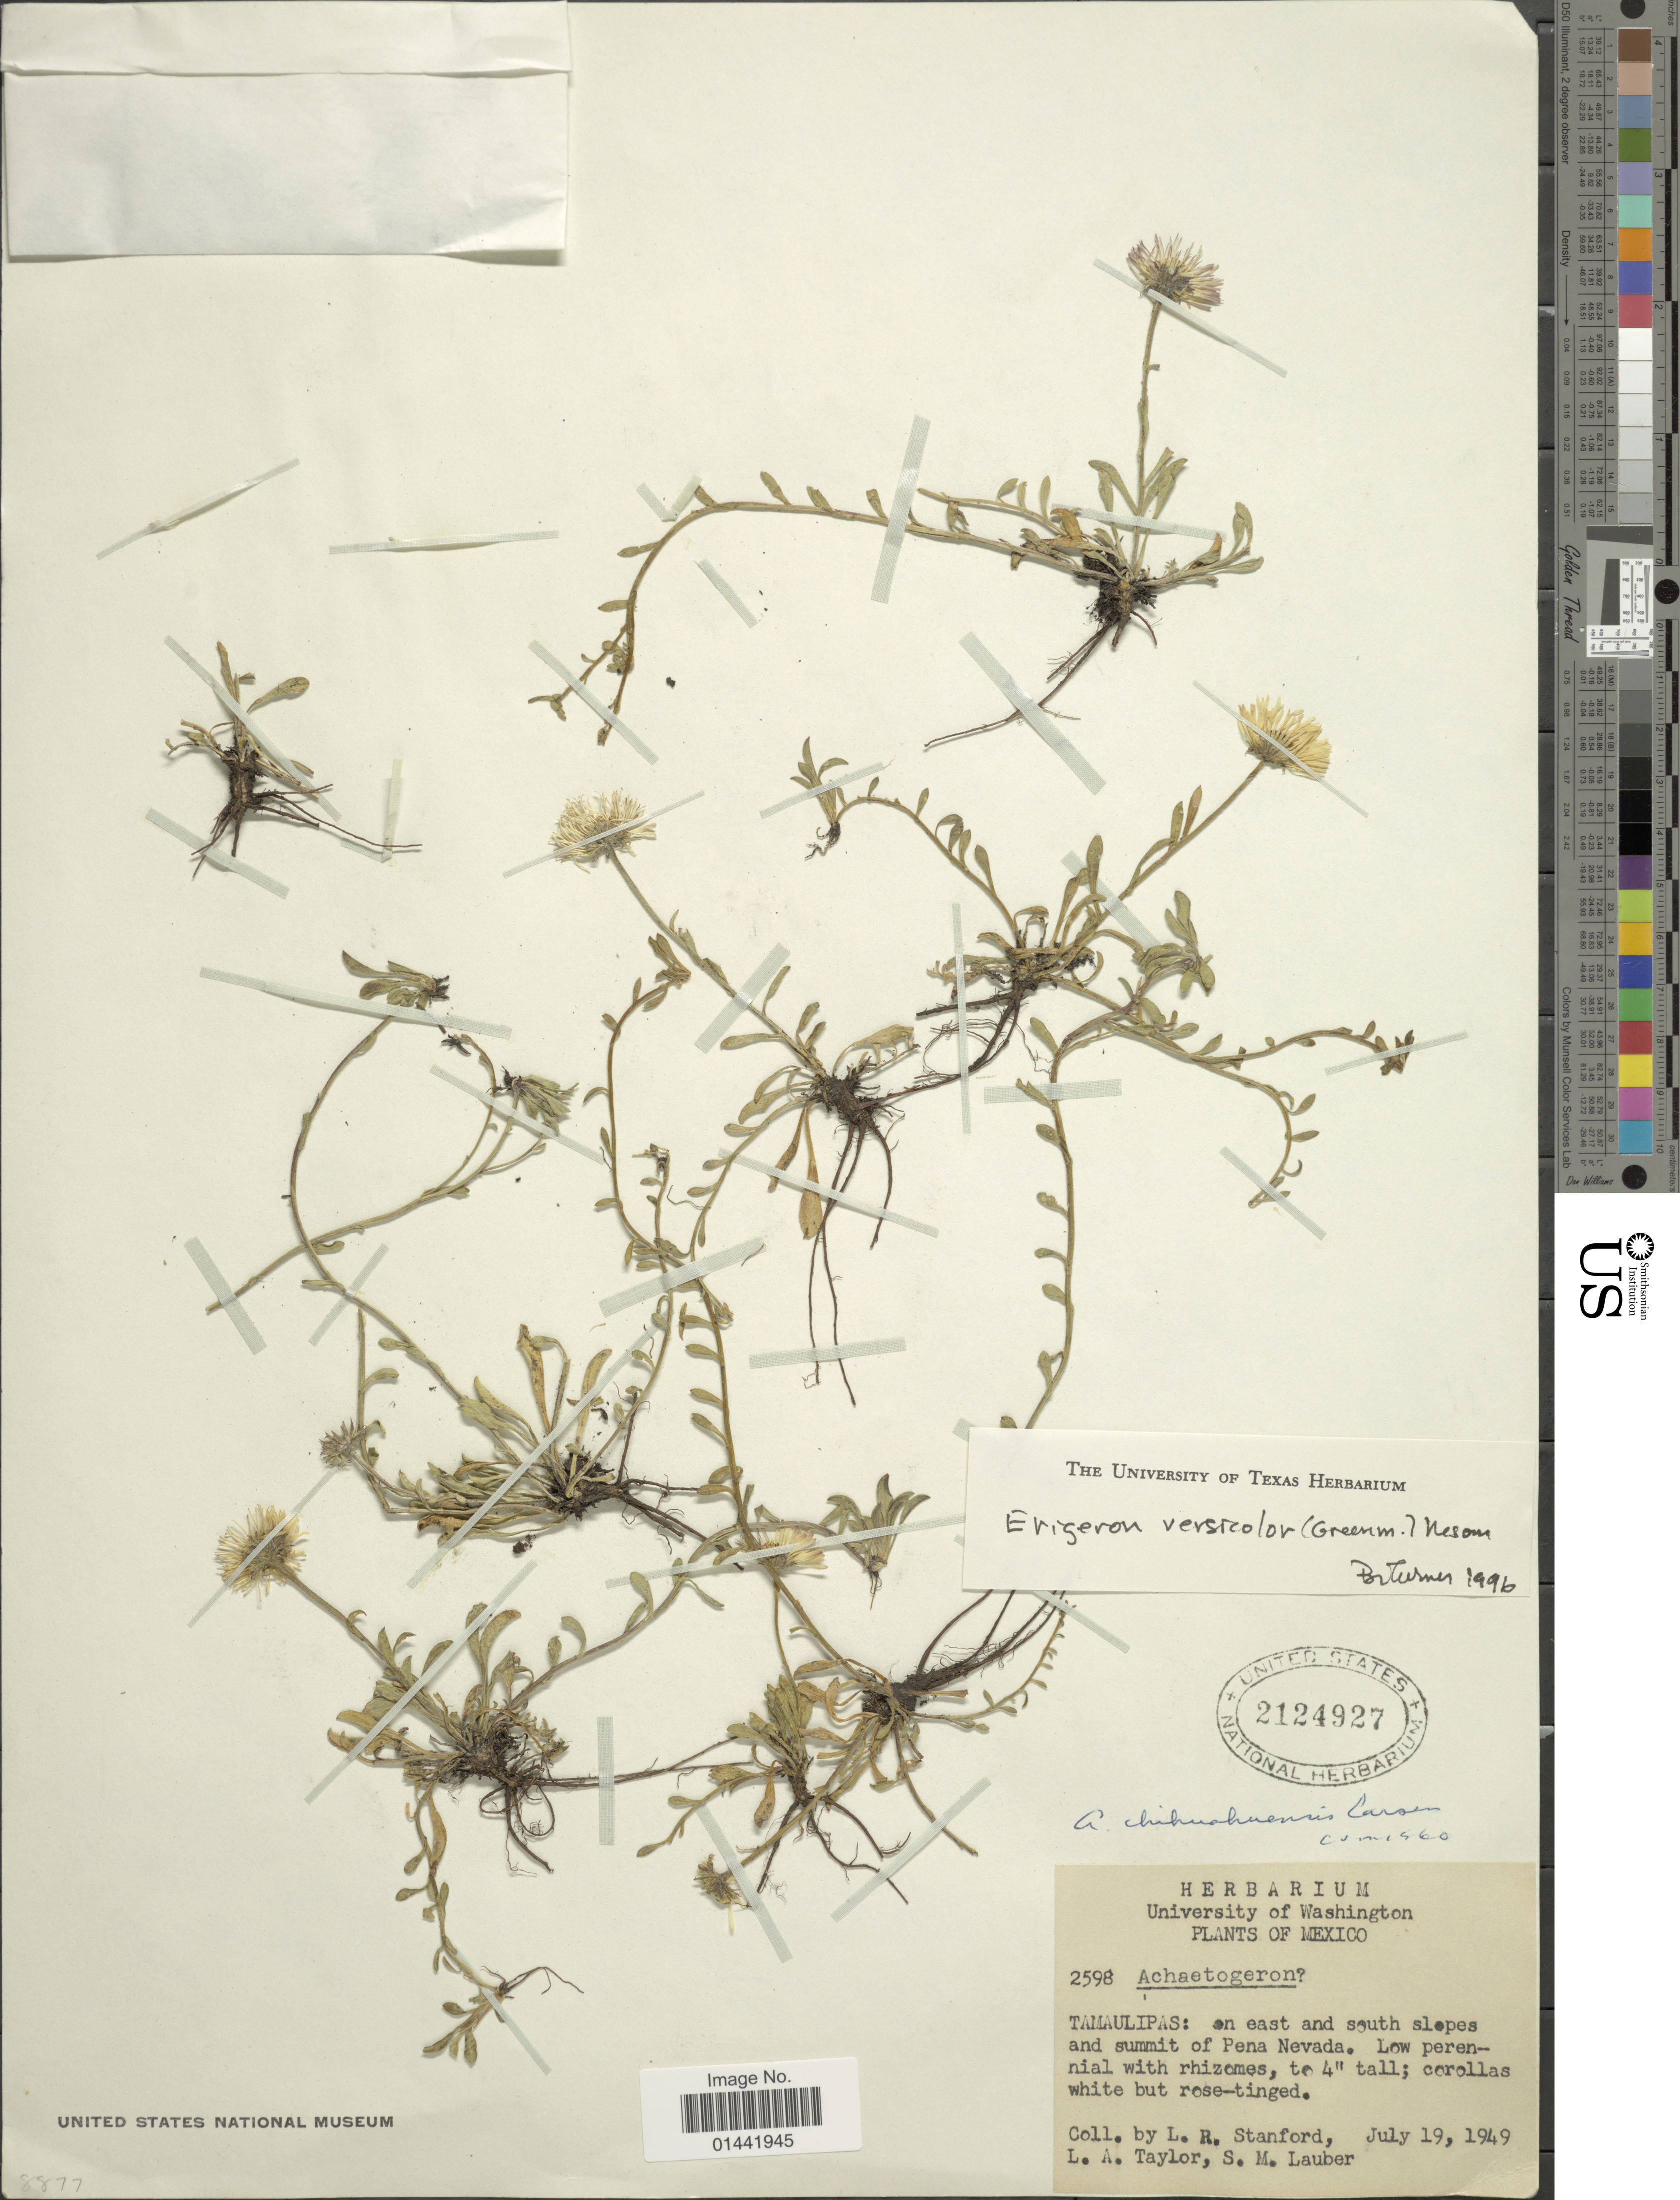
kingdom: Plantae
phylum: Tracheophyta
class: Magnoliopsida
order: Asterales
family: Asteraceae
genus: Erigeron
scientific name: Erigeron versicolor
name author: (Greenm.) G.L. Nesom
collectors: L. R. Stanford, L. A. Taylor & S. M. Lauber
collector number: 2598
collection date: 1949-07-19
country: Mexico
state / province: Tamaulipas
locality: On east and south slopes and summit of Pena Nevada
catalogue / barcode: US 2124927